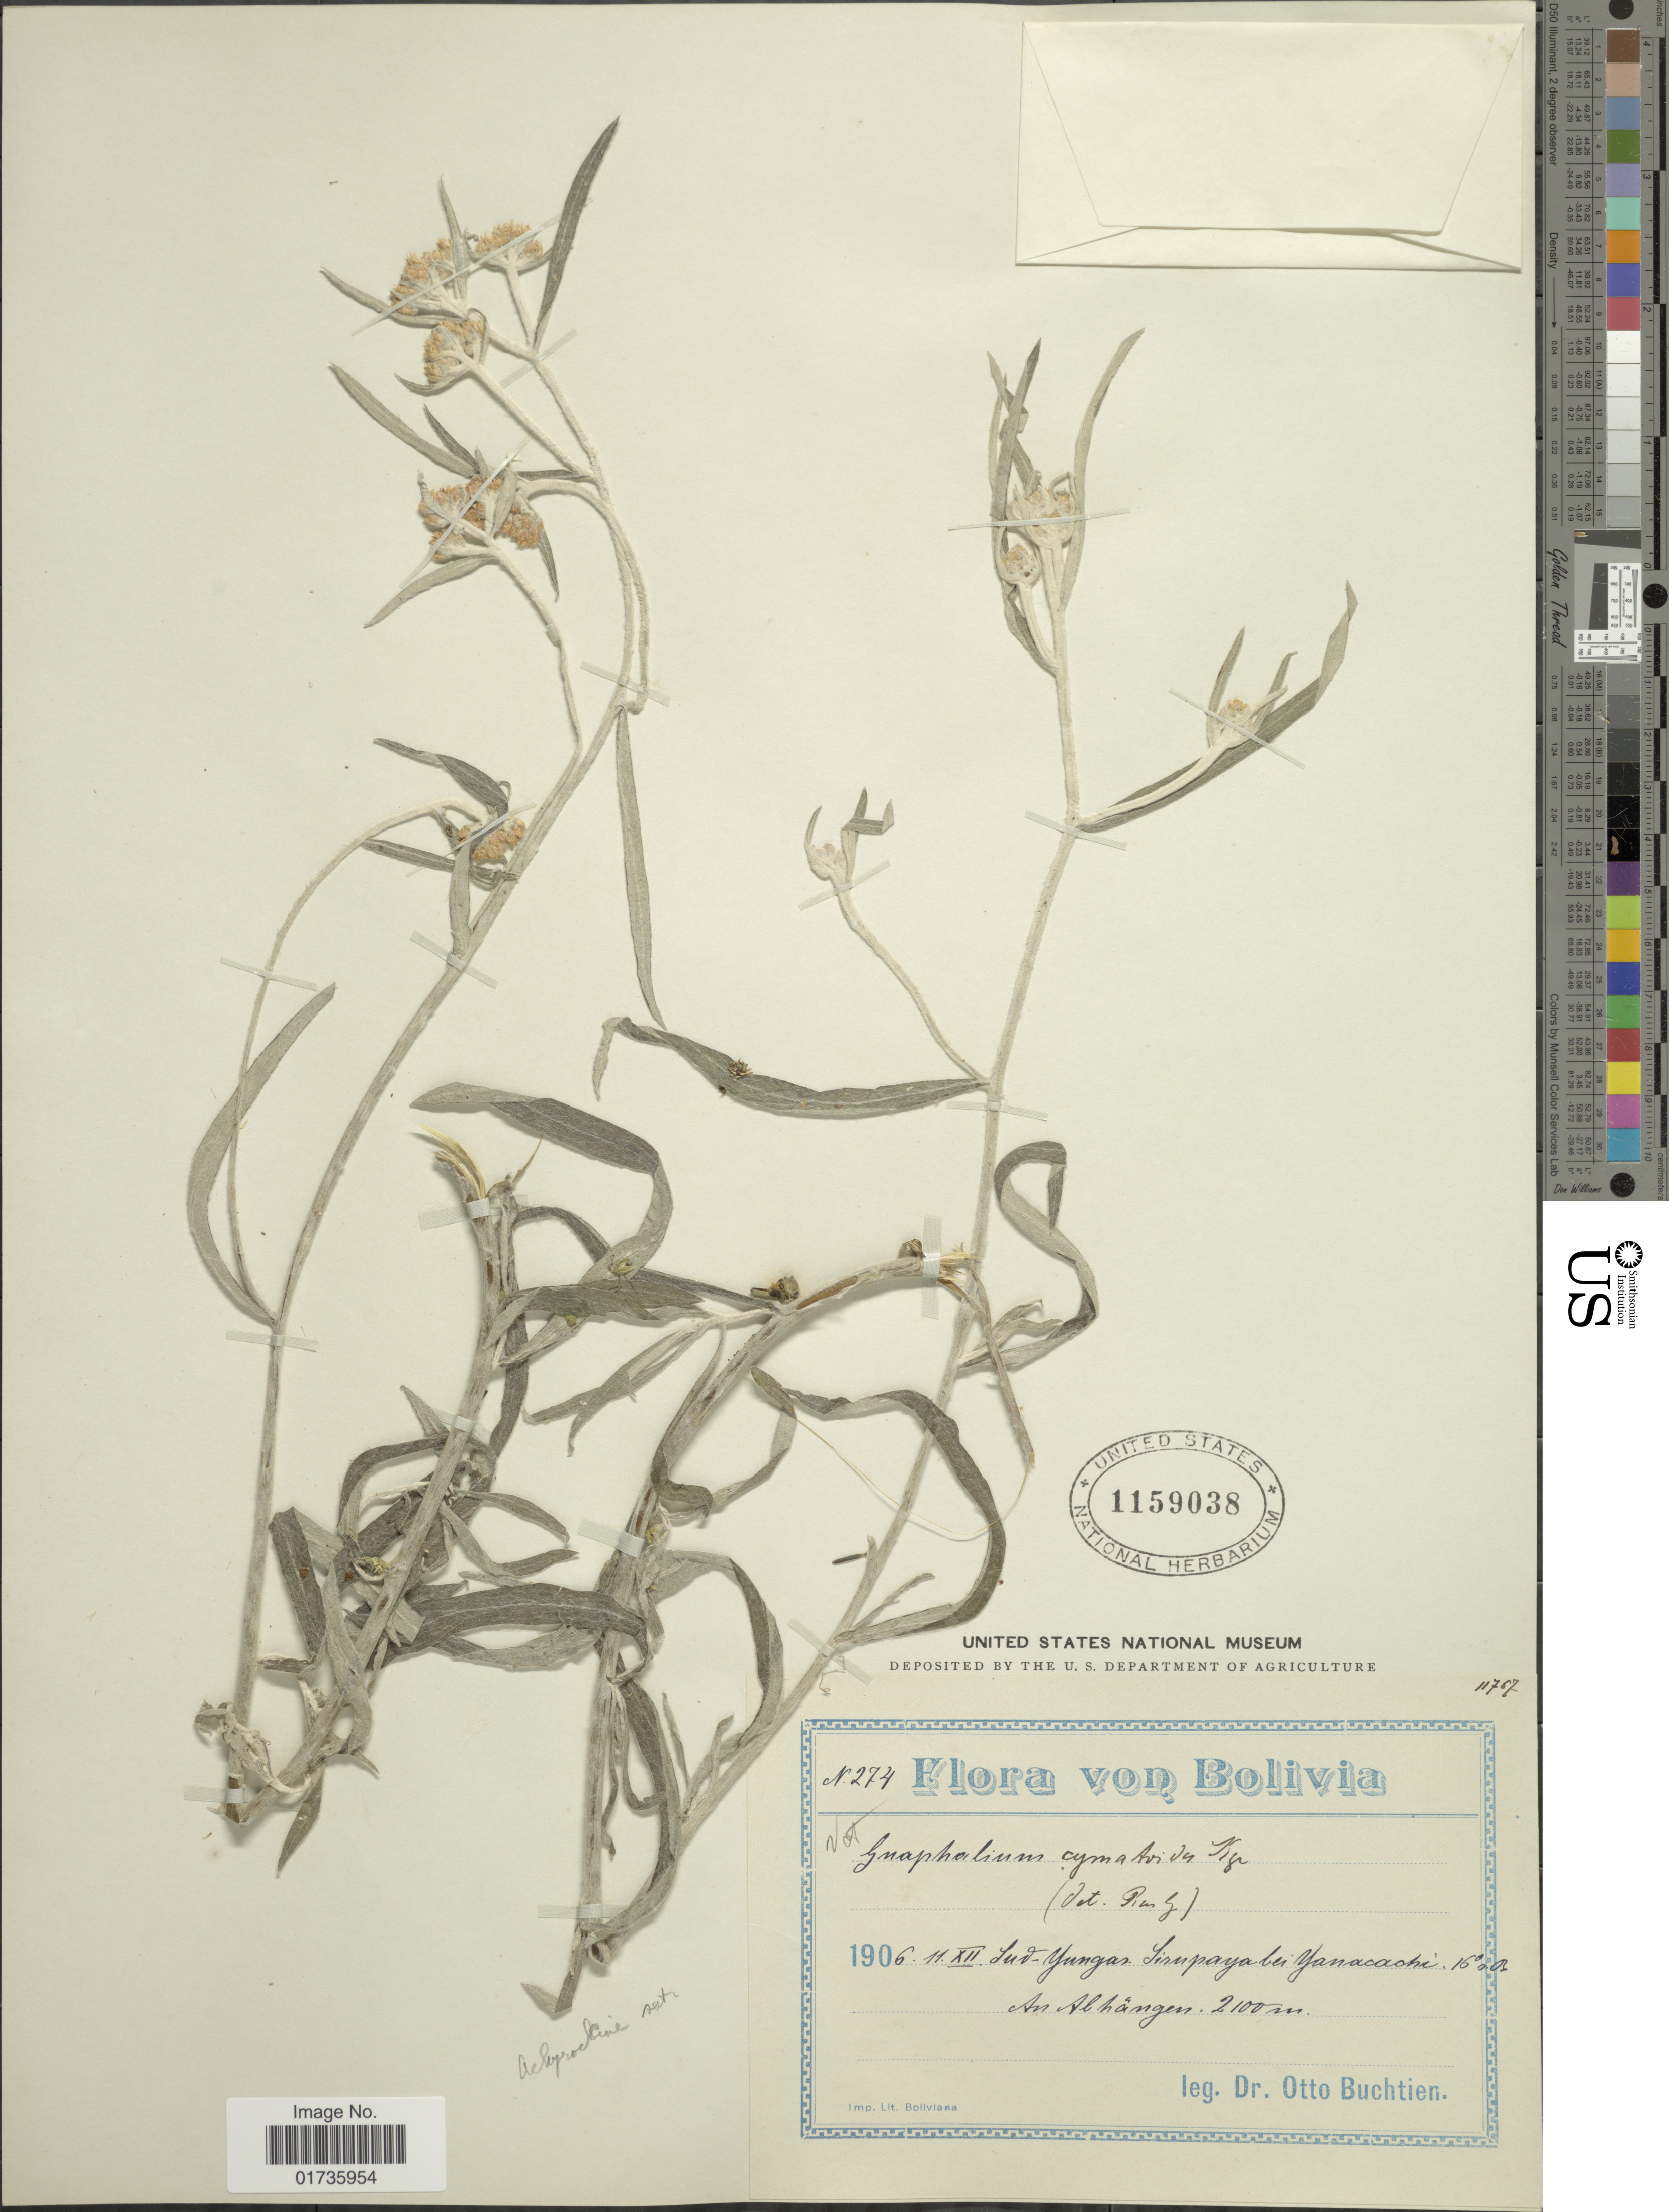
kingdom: Plantae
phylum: Tracheophyta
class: Magnoliopsida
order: Asterales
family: Asteraceae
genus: Achyrocline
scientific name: Achyrocline tomentosa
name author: Rusby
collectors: O. Buchtien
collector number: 274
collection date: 1906-12-11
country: Bolivia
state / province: La Paz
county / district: Sud Yungas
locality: Yanacachi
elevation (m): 2100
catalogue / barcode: US 1159038